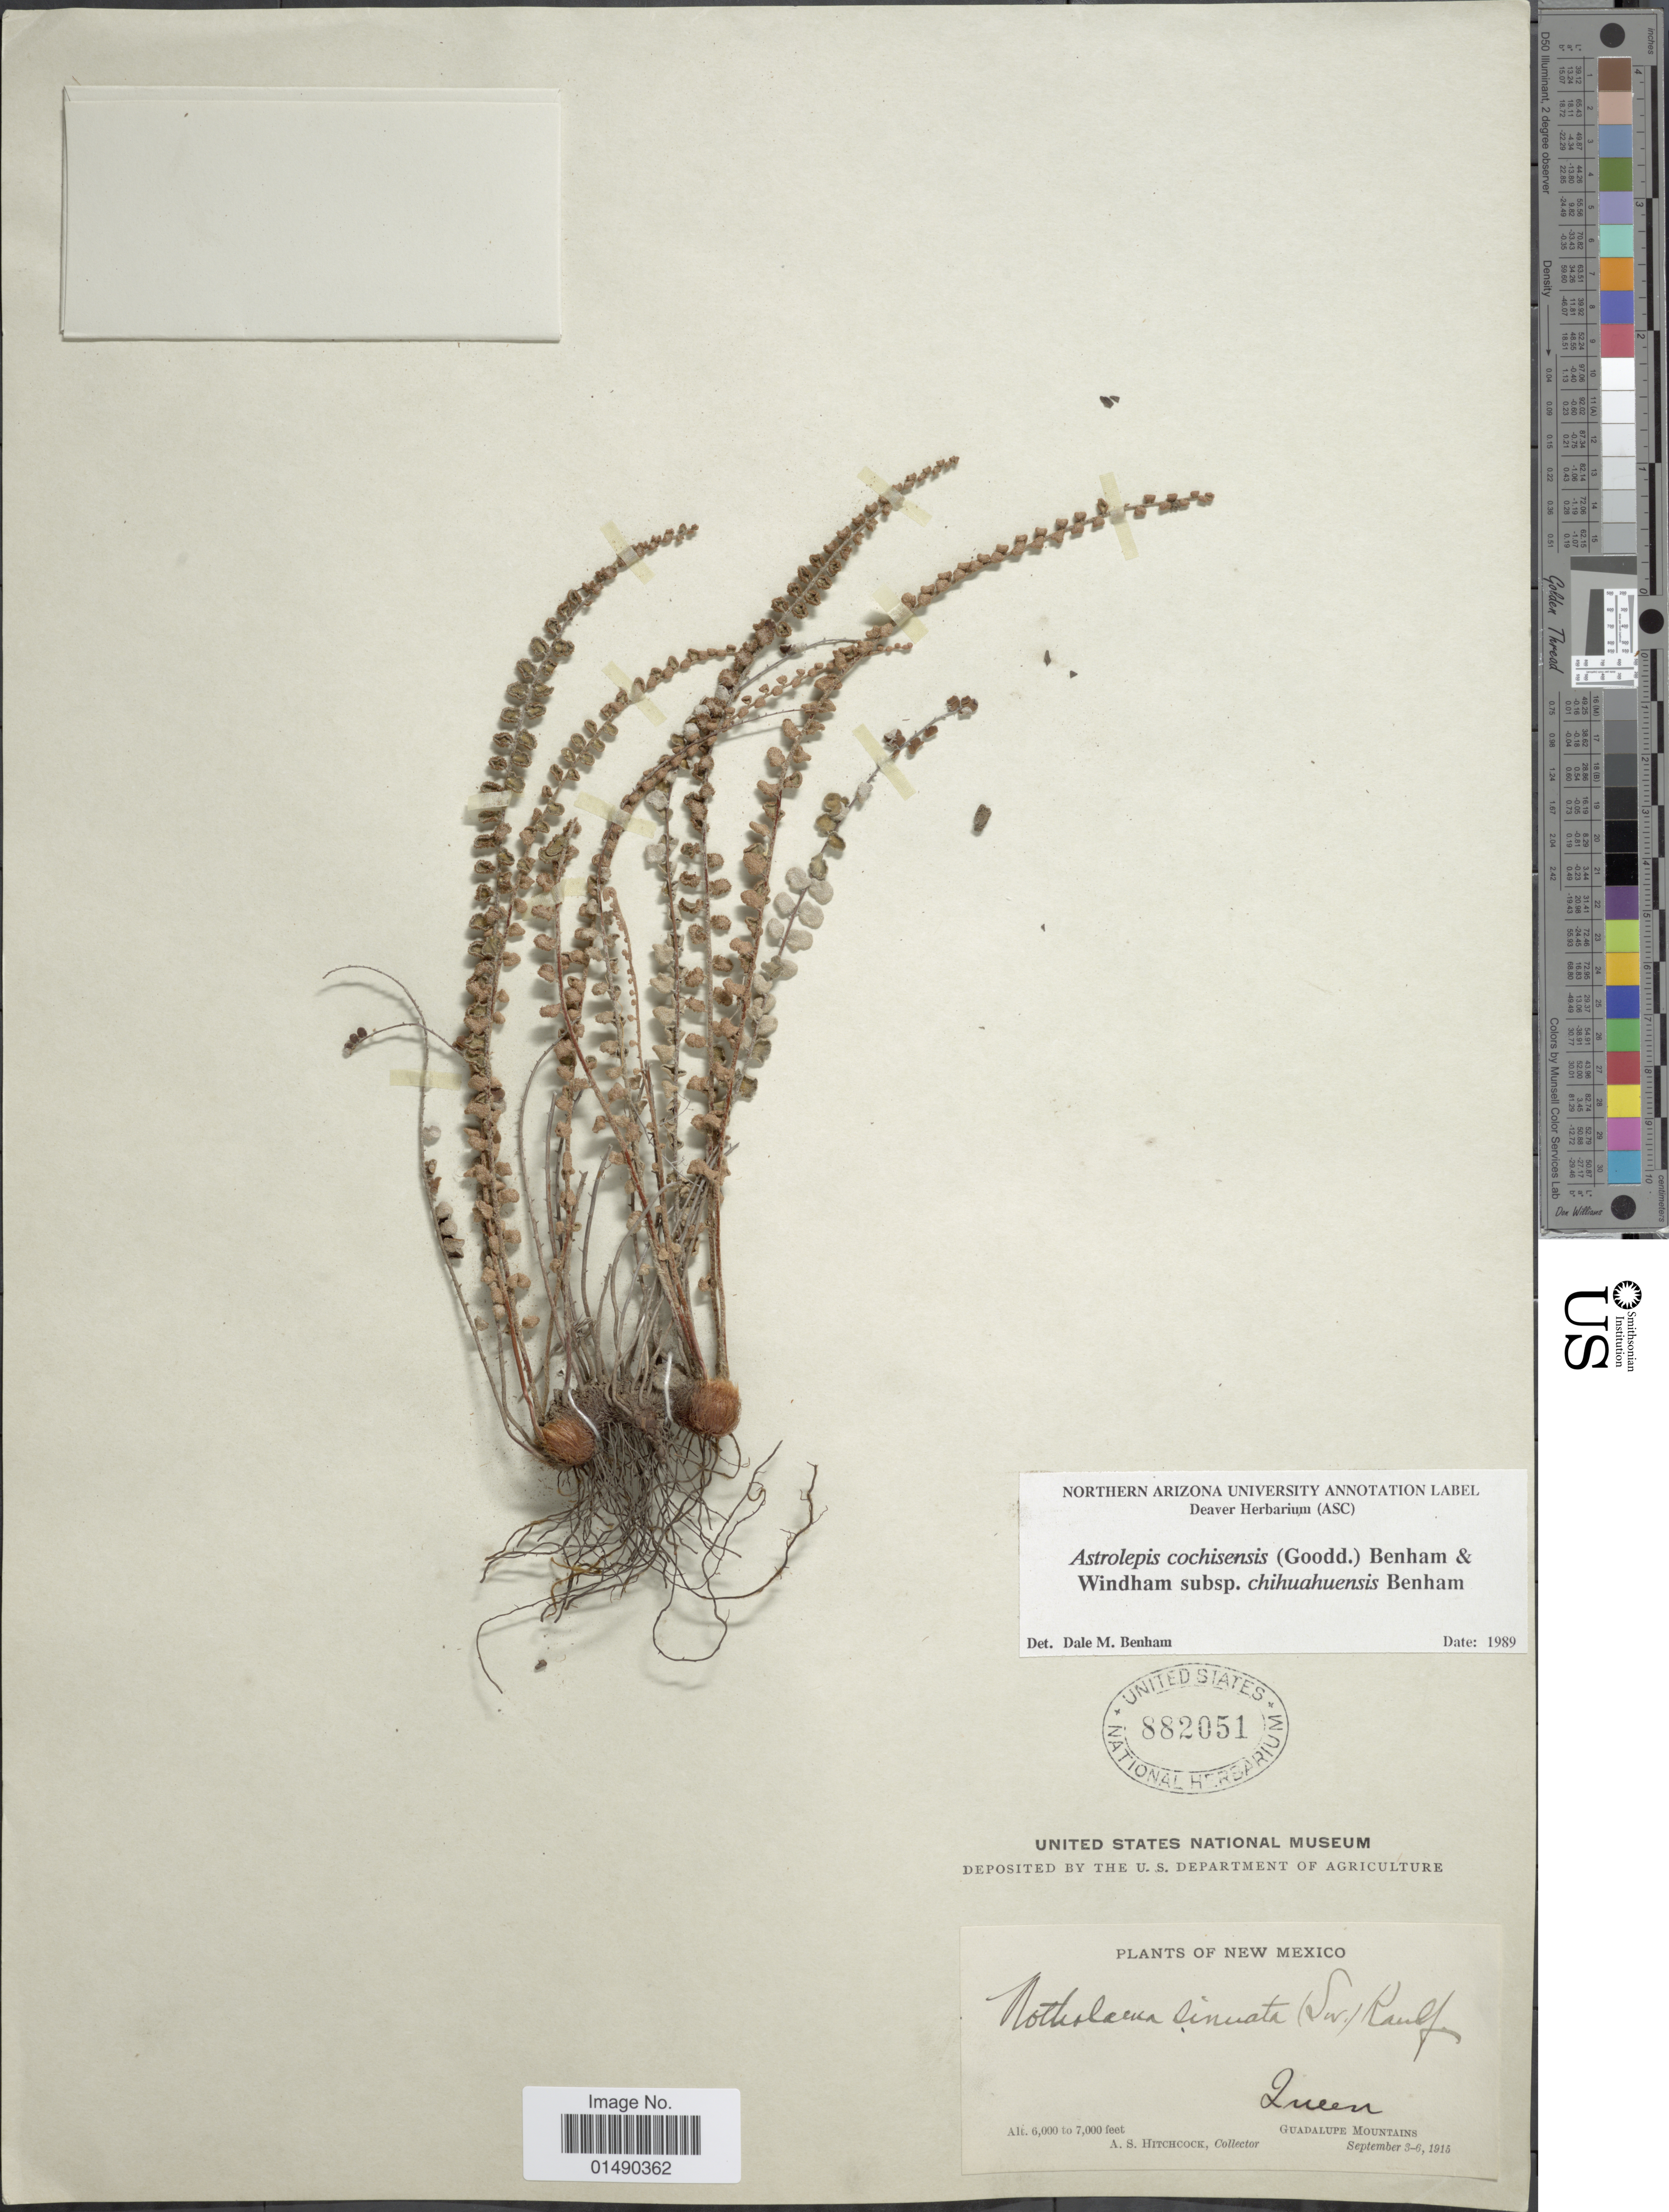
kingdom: Plantae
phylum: Tracheophyta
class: Polypodiopsida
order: Polypodiales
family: Pteridaceae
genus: Astrolepis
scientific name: Astrolepis cochisensis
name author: (C.O. Goodd.) D.M. Benham & Windham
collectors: A. S. Hitchcock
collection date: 1915-09-03/1915-09-06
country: United States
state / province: New Mexico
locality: New Mexico, Queen, Guadalupe Mountains.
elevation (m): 1829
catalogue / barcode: US 882051